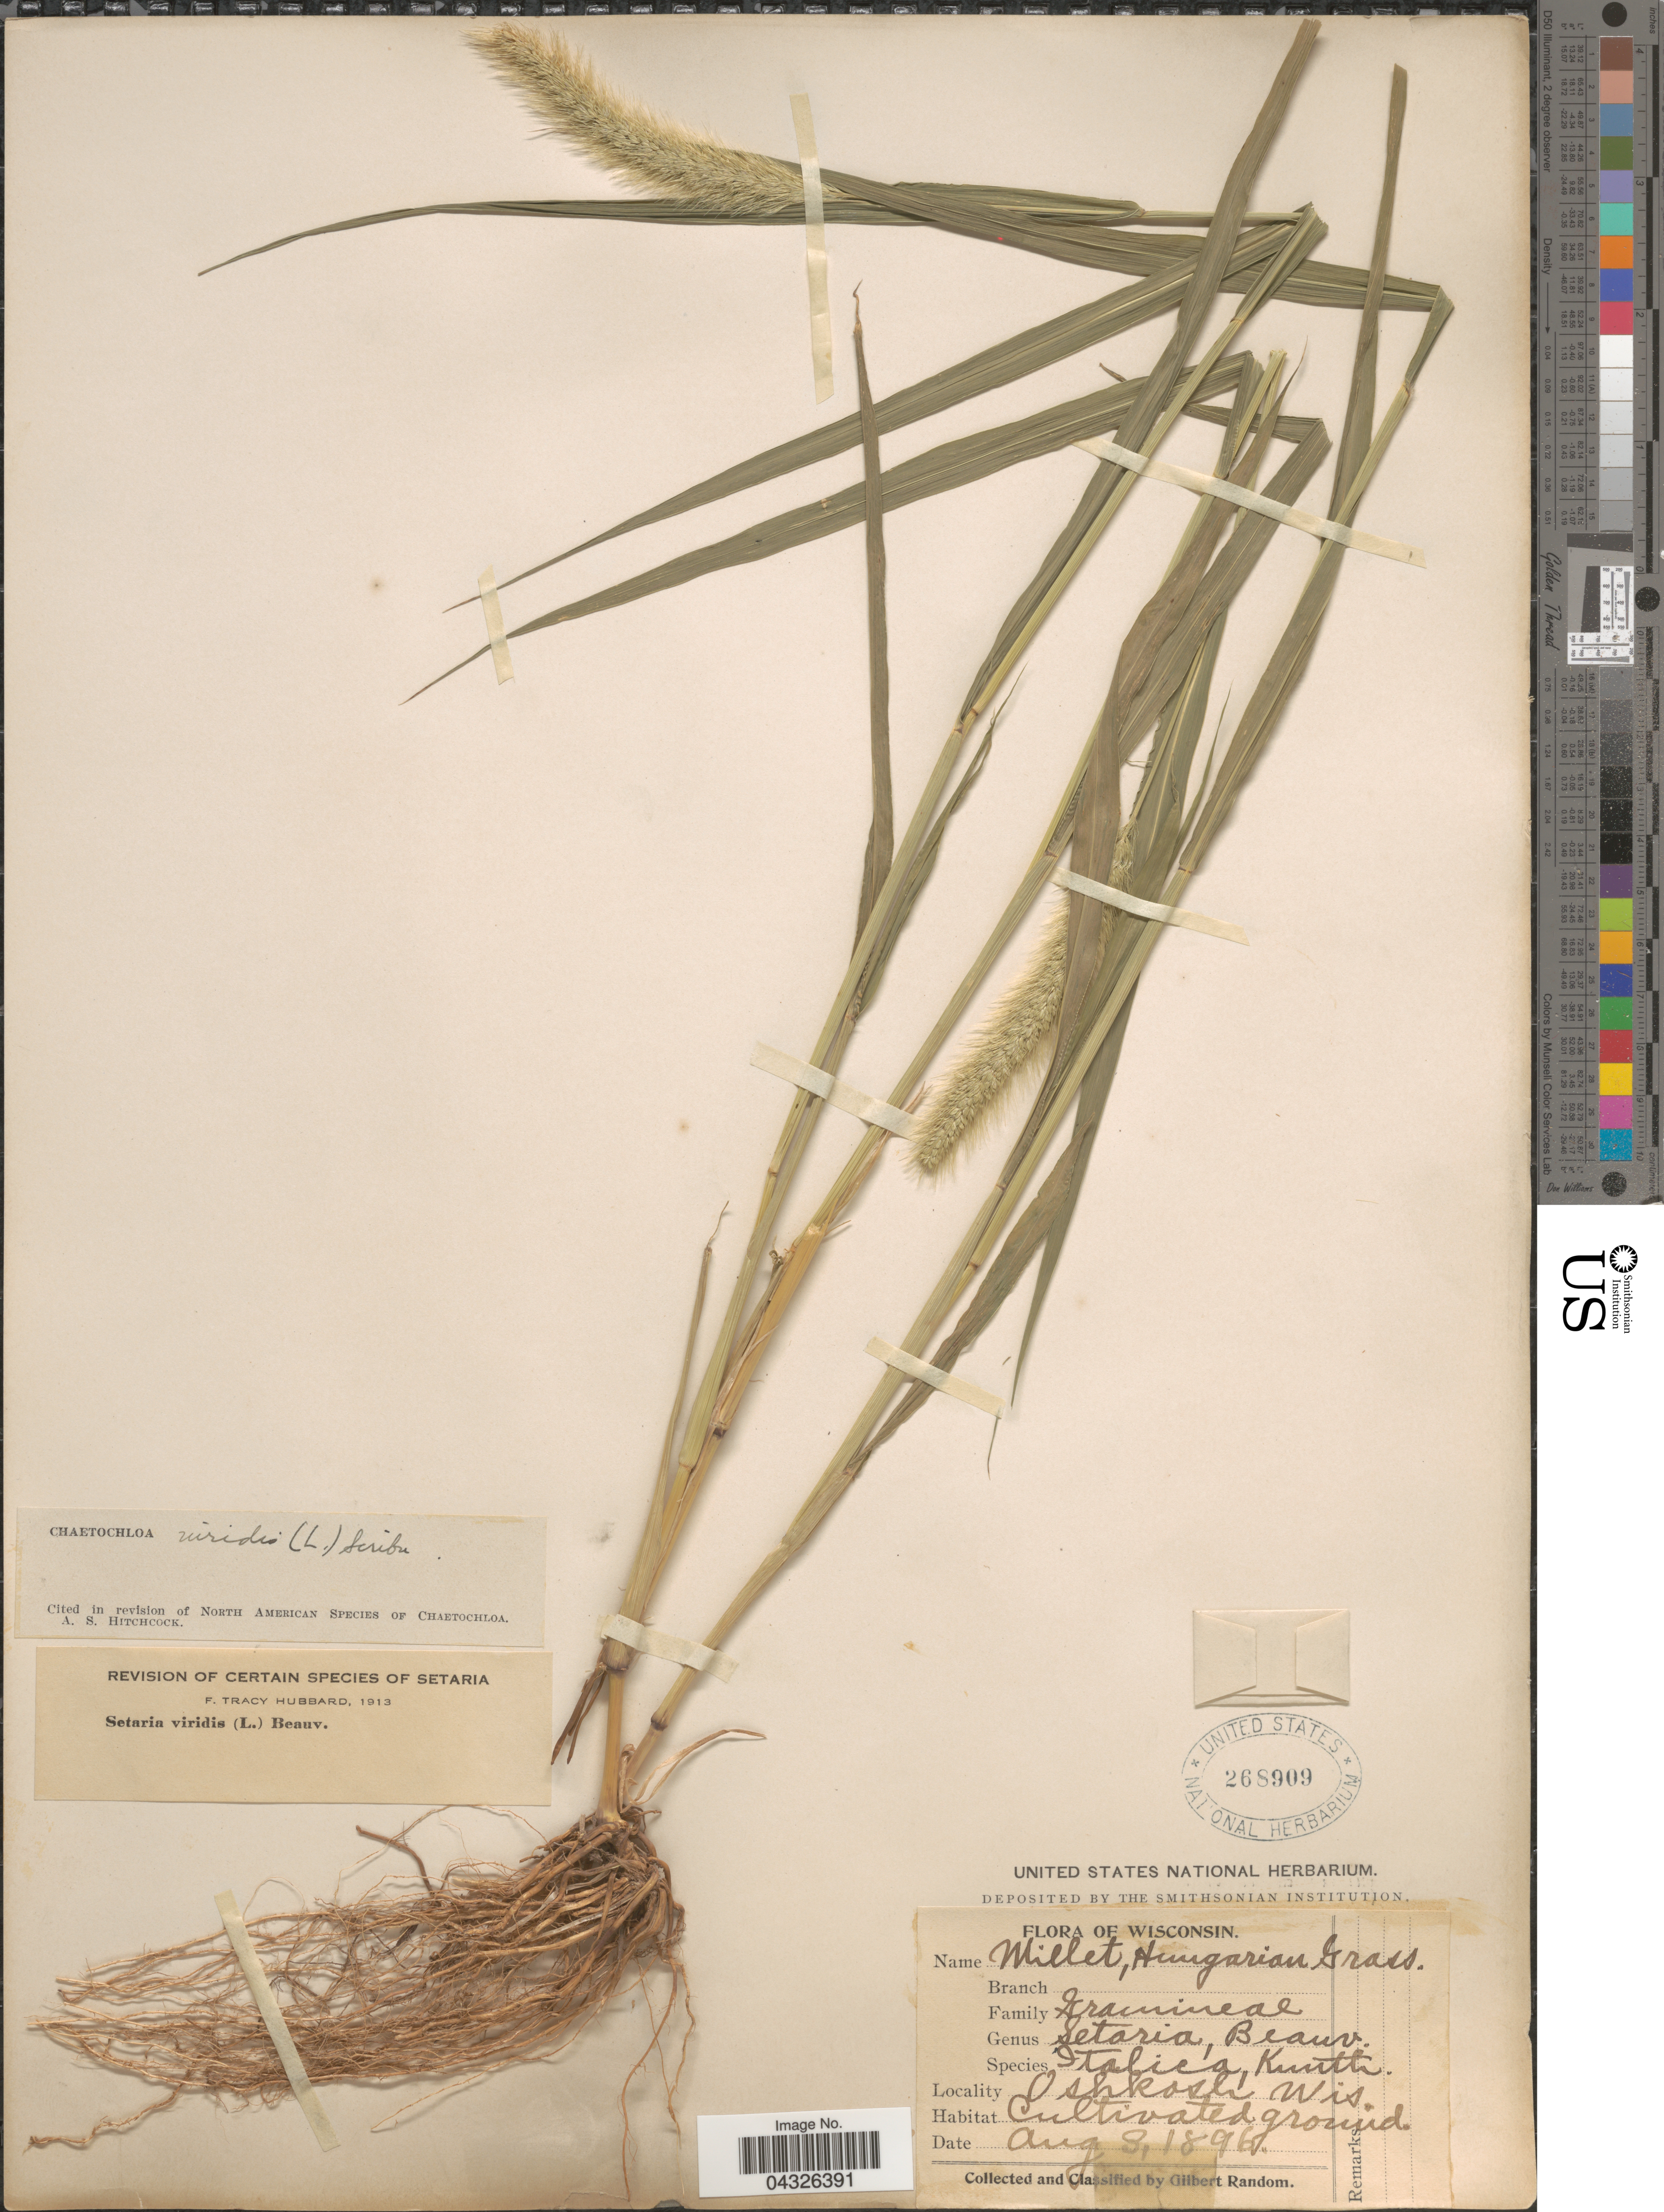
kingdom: Plantae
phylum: Tracheophyta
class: Liliopsida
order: Poales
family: Poaceae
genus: Setaria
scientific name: Setaria viridis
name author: (L.) P. Beauv.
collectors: G. Random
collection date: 1896-08-03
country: United States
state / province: Wisconsin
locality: Oshkosh. Cultivated ground.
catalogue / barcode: US 268909